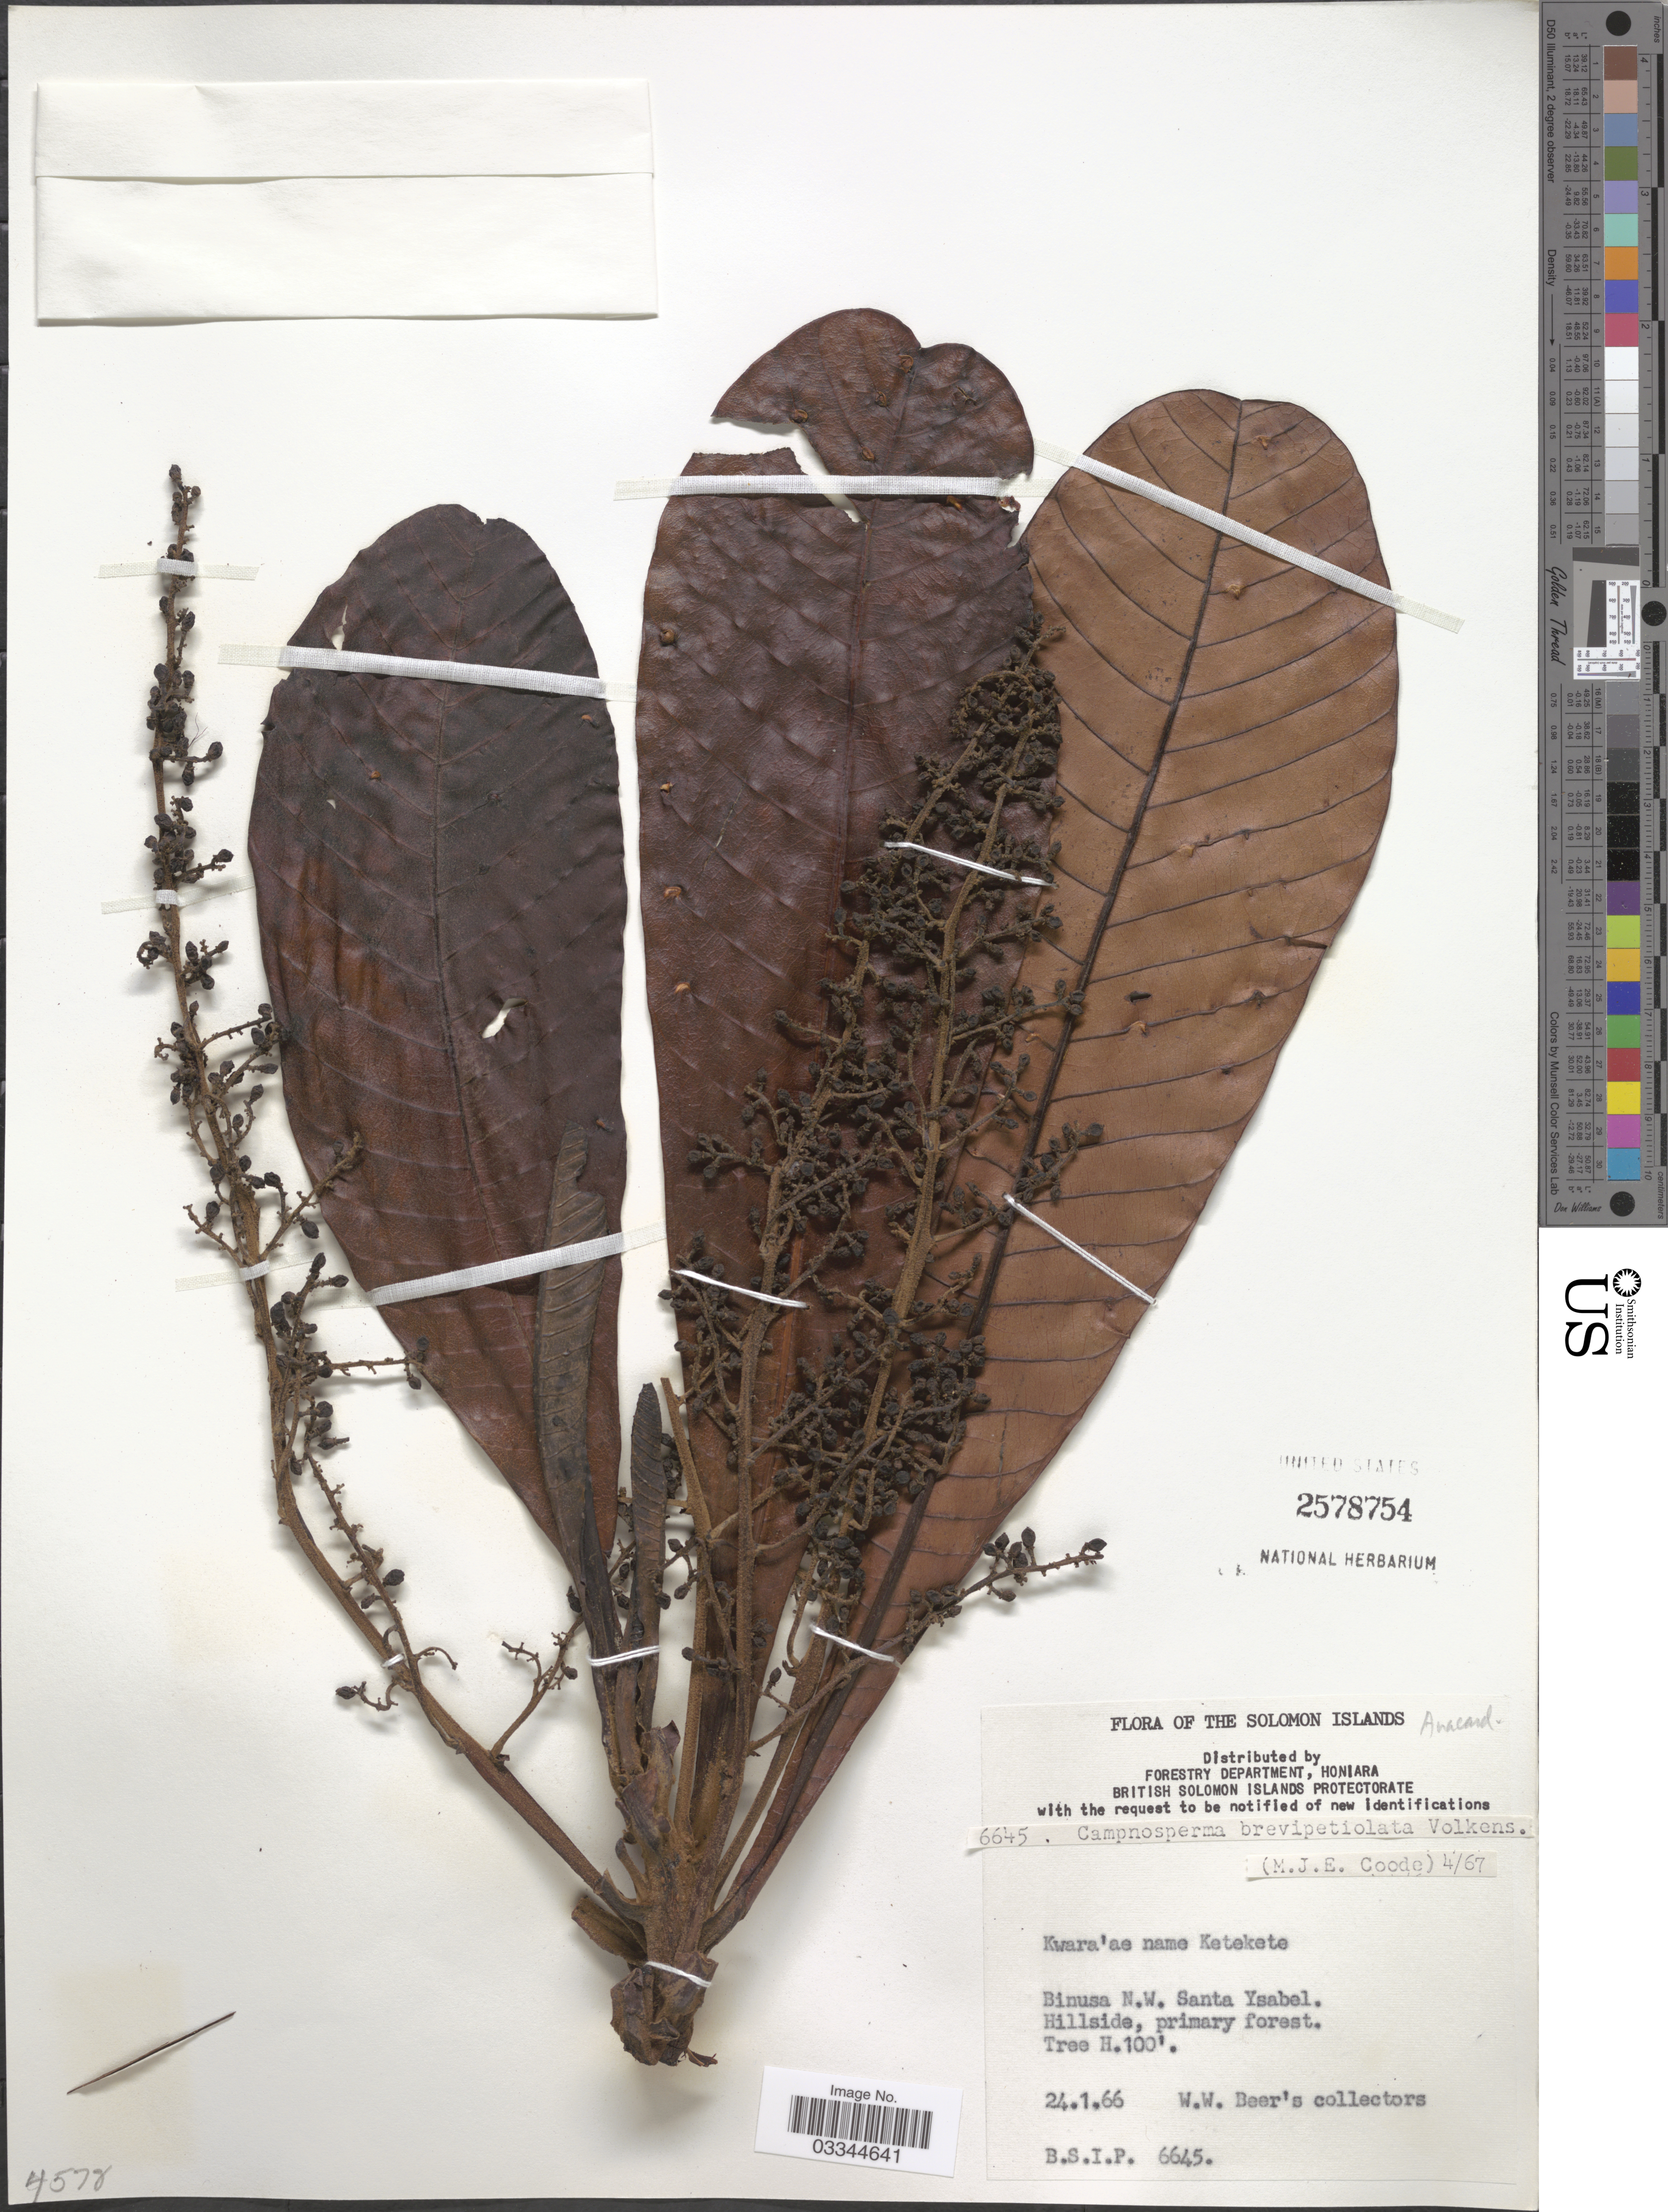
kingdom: Plantae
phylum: Tracheophyta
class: Magnoliopsida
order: Sapindales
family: Anacardiaceae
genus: Campnosperma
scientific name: Campnosperma brevipetiolatum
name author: Volk.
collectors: W. Beer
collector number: BSIP6645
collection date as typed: Transcribed d/m/y: 24/1/66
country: Solomon Islands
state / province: Solomon Islands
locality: Binusa N.W. Santa Ysabel.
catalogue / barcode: US 2578754